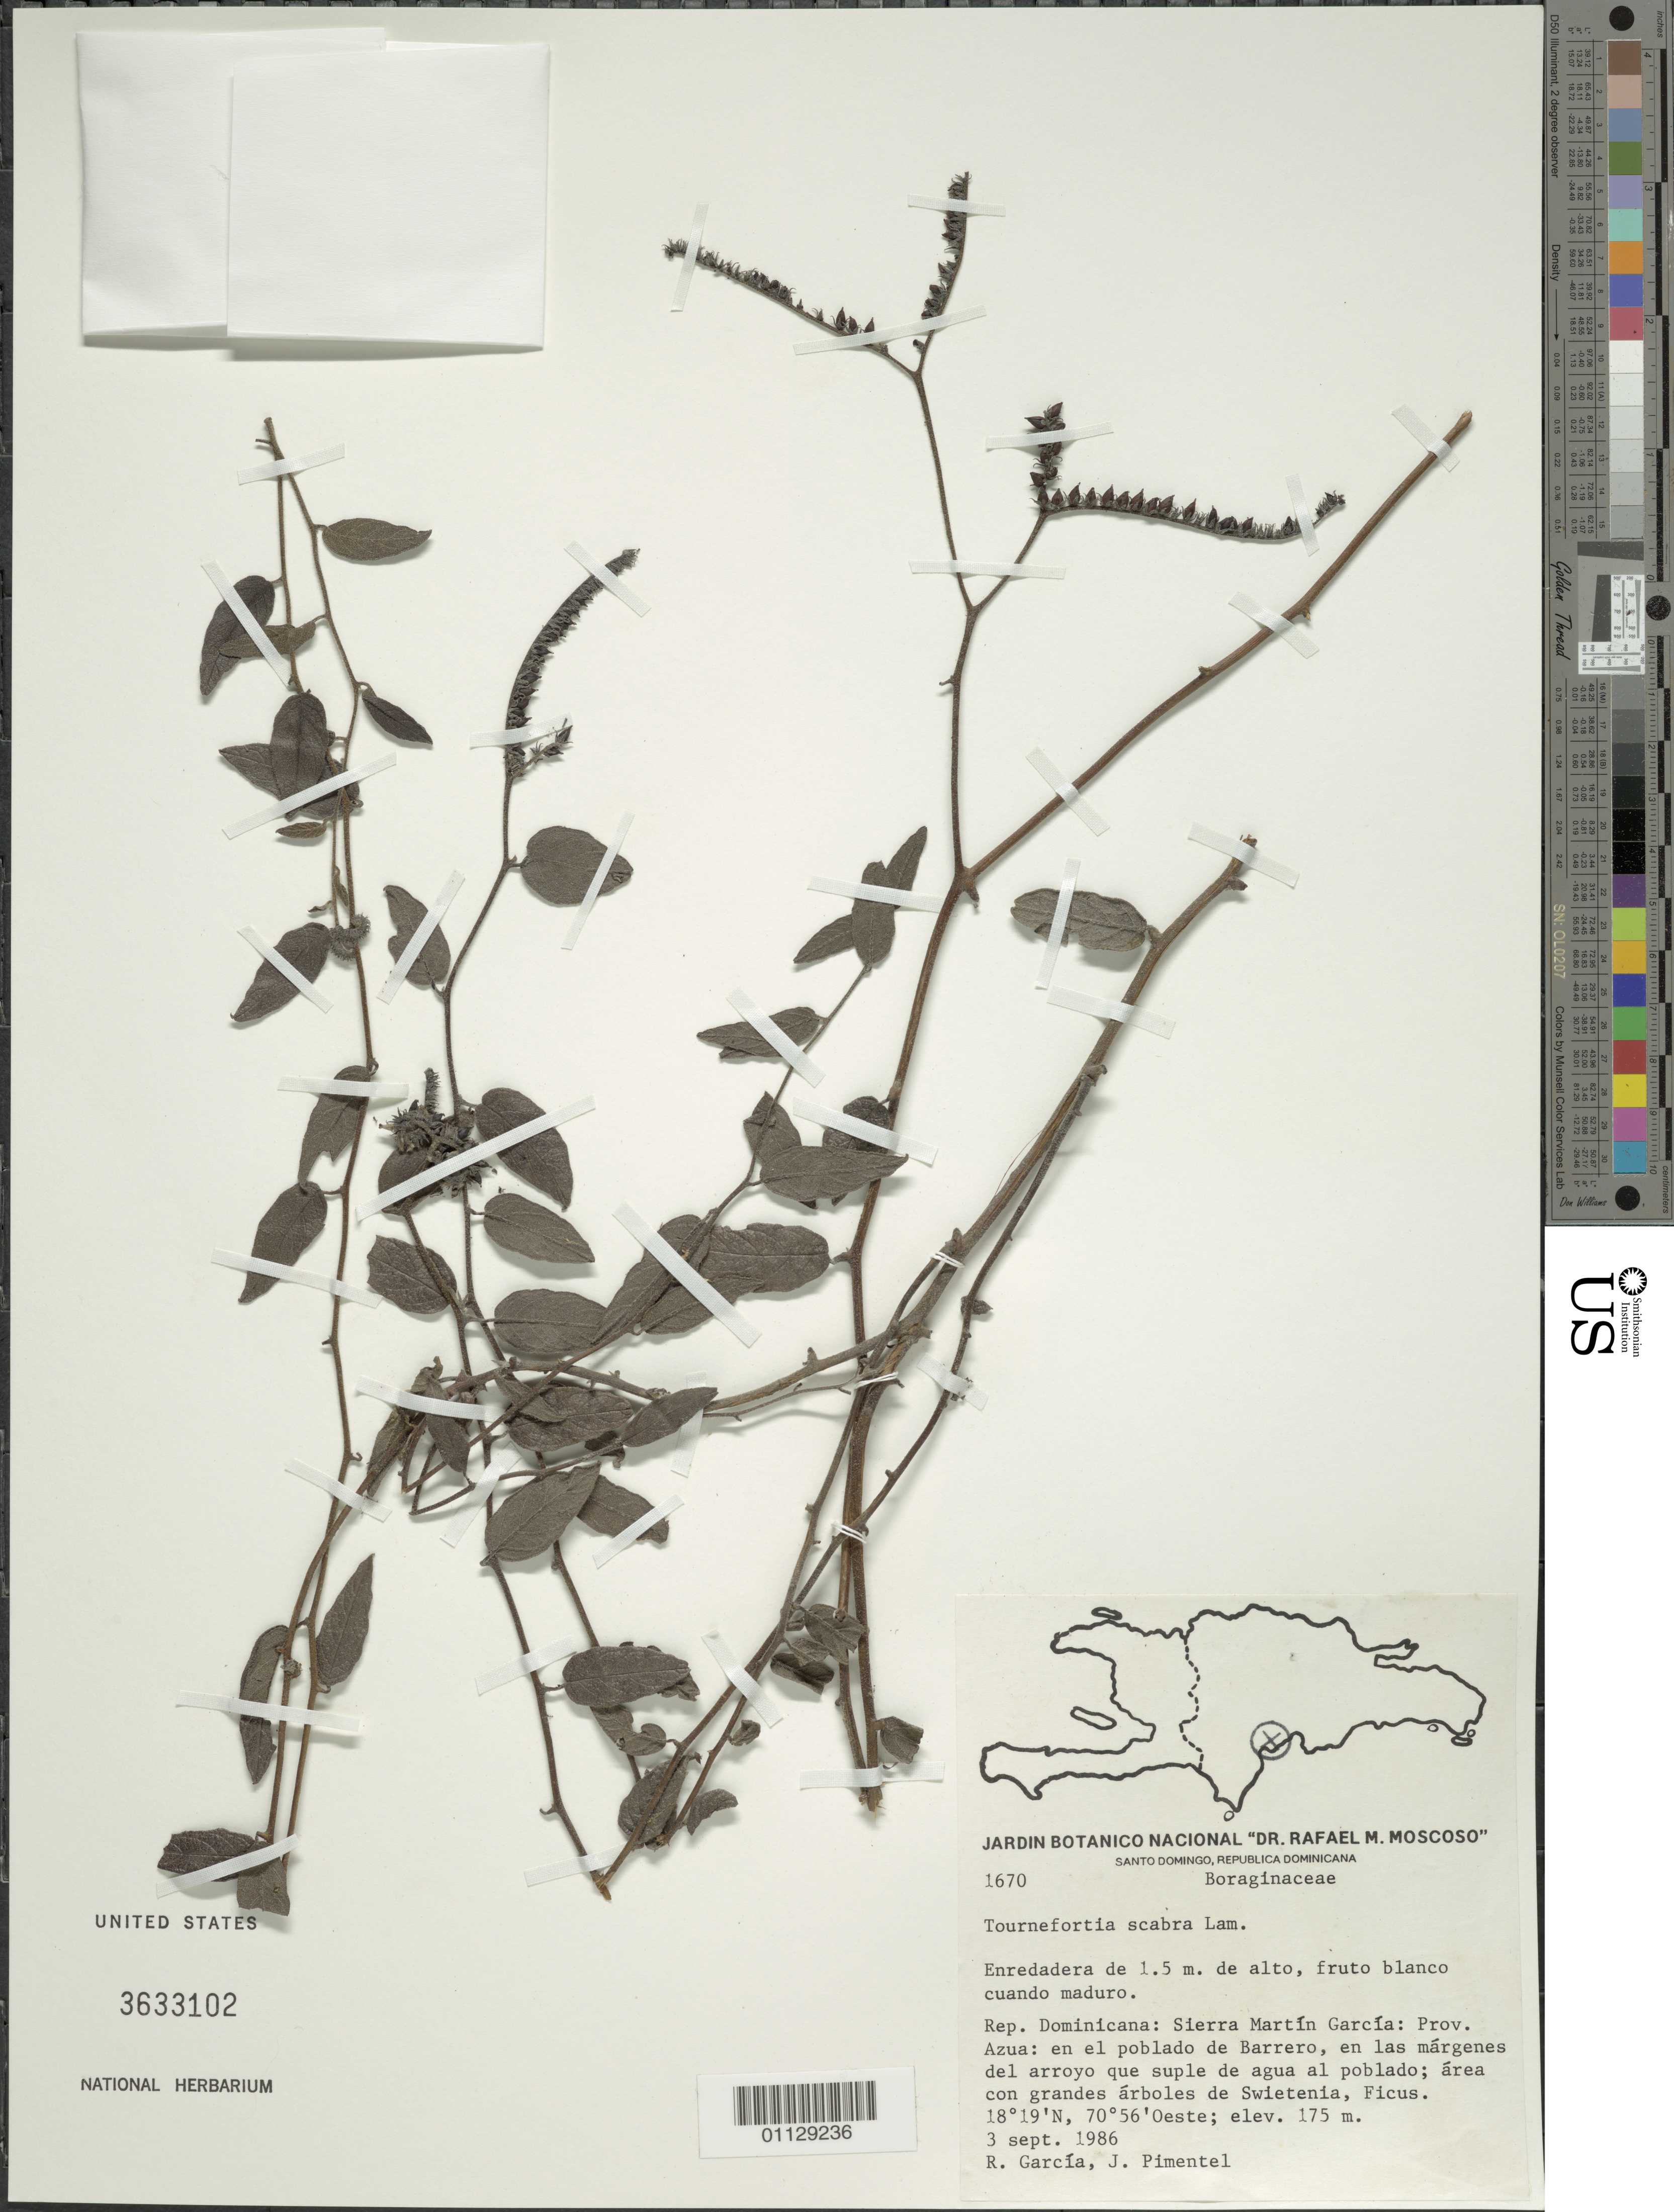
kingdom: Plantae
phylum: Tracheophyta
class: Magnoliopsida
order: Boraginales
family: Heliotropiaceae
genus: Tournefortia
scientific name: Tournefortia scabra f. ovalifolia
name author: Griseb.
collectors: R. G. García & J. Pimentel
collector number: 1670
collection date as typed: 03 Sep 1986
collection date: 1986-09-03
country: Dominican Republic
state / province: Santo Domingo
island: Hispaniola I.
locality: Sierra Martin Garcia; Prov. Azua: en el poblado de Barrero, en las margenes del arroyo que suple de agua al poblado; area con grandes arboles de Swietenia, Ficus.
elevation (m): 175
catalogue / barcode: US 3633102